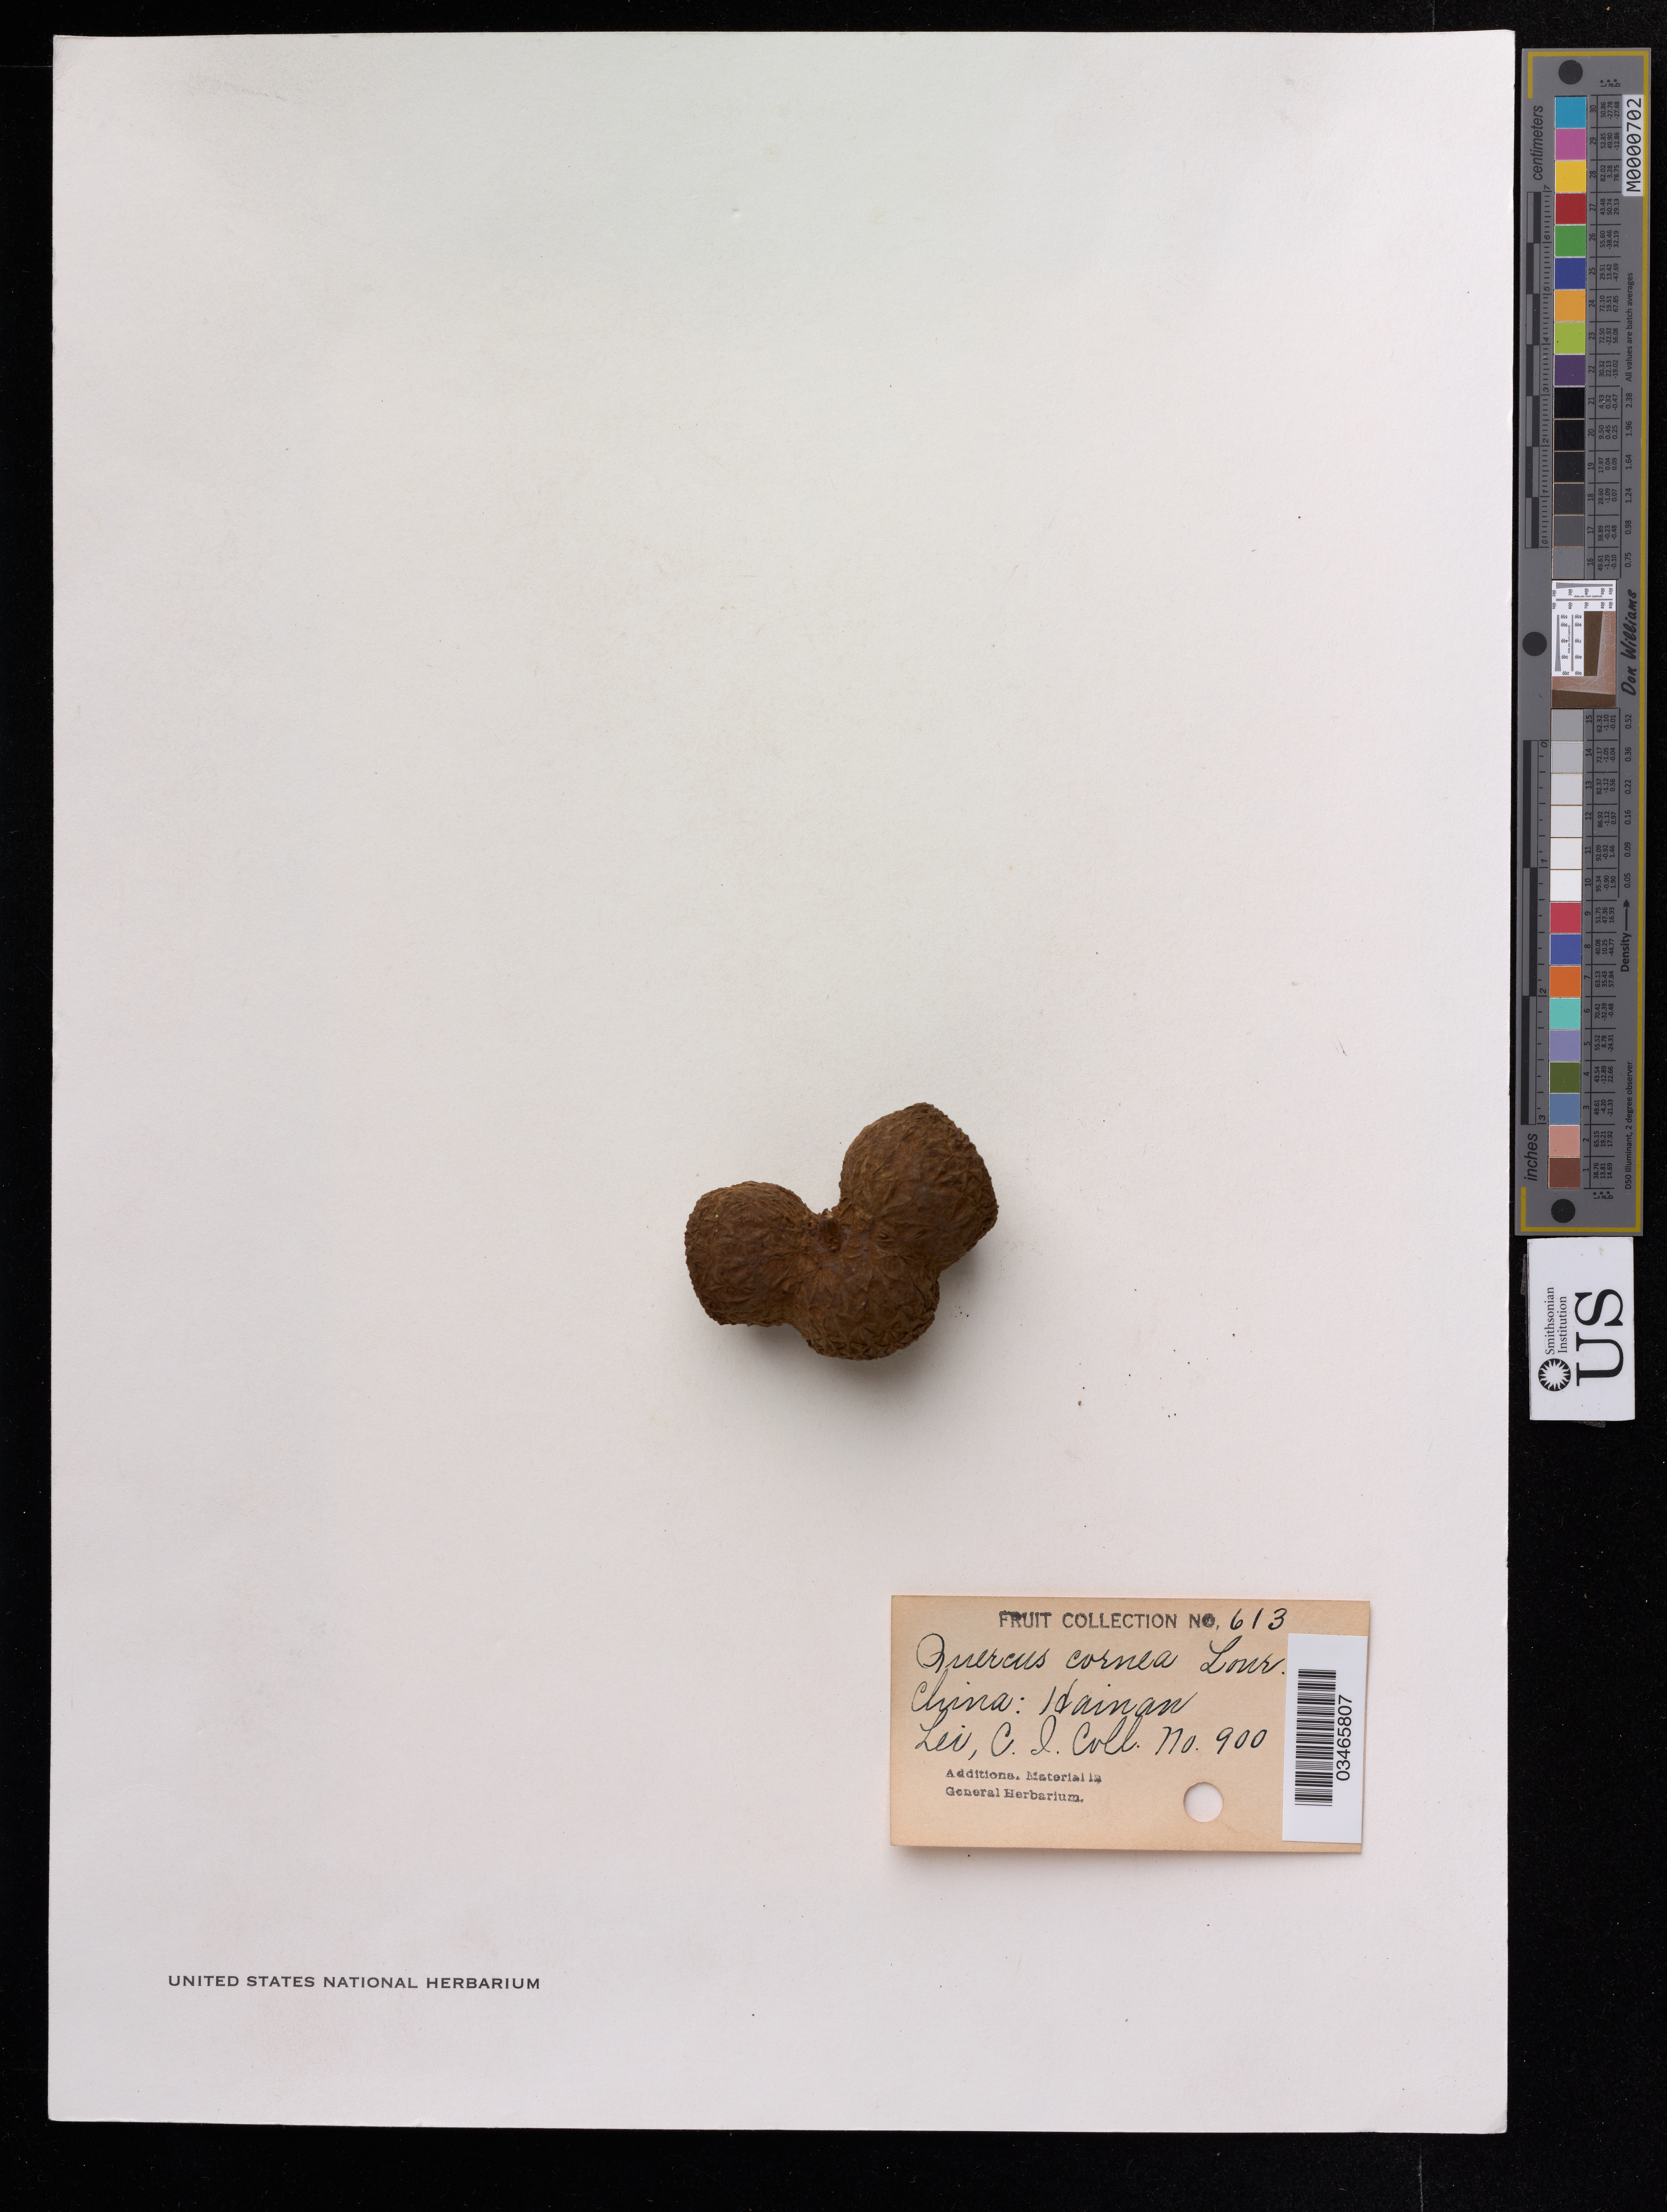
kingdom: Plantae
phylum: Tracheophyta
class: Magnoliopsida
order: Fagales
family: Fagaceae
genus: Lithocarpus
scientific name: Lithocarpus corneus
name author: (Lour.) Rehder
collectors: C. I. Lei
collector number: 900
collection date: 1933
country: China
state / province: Hainan